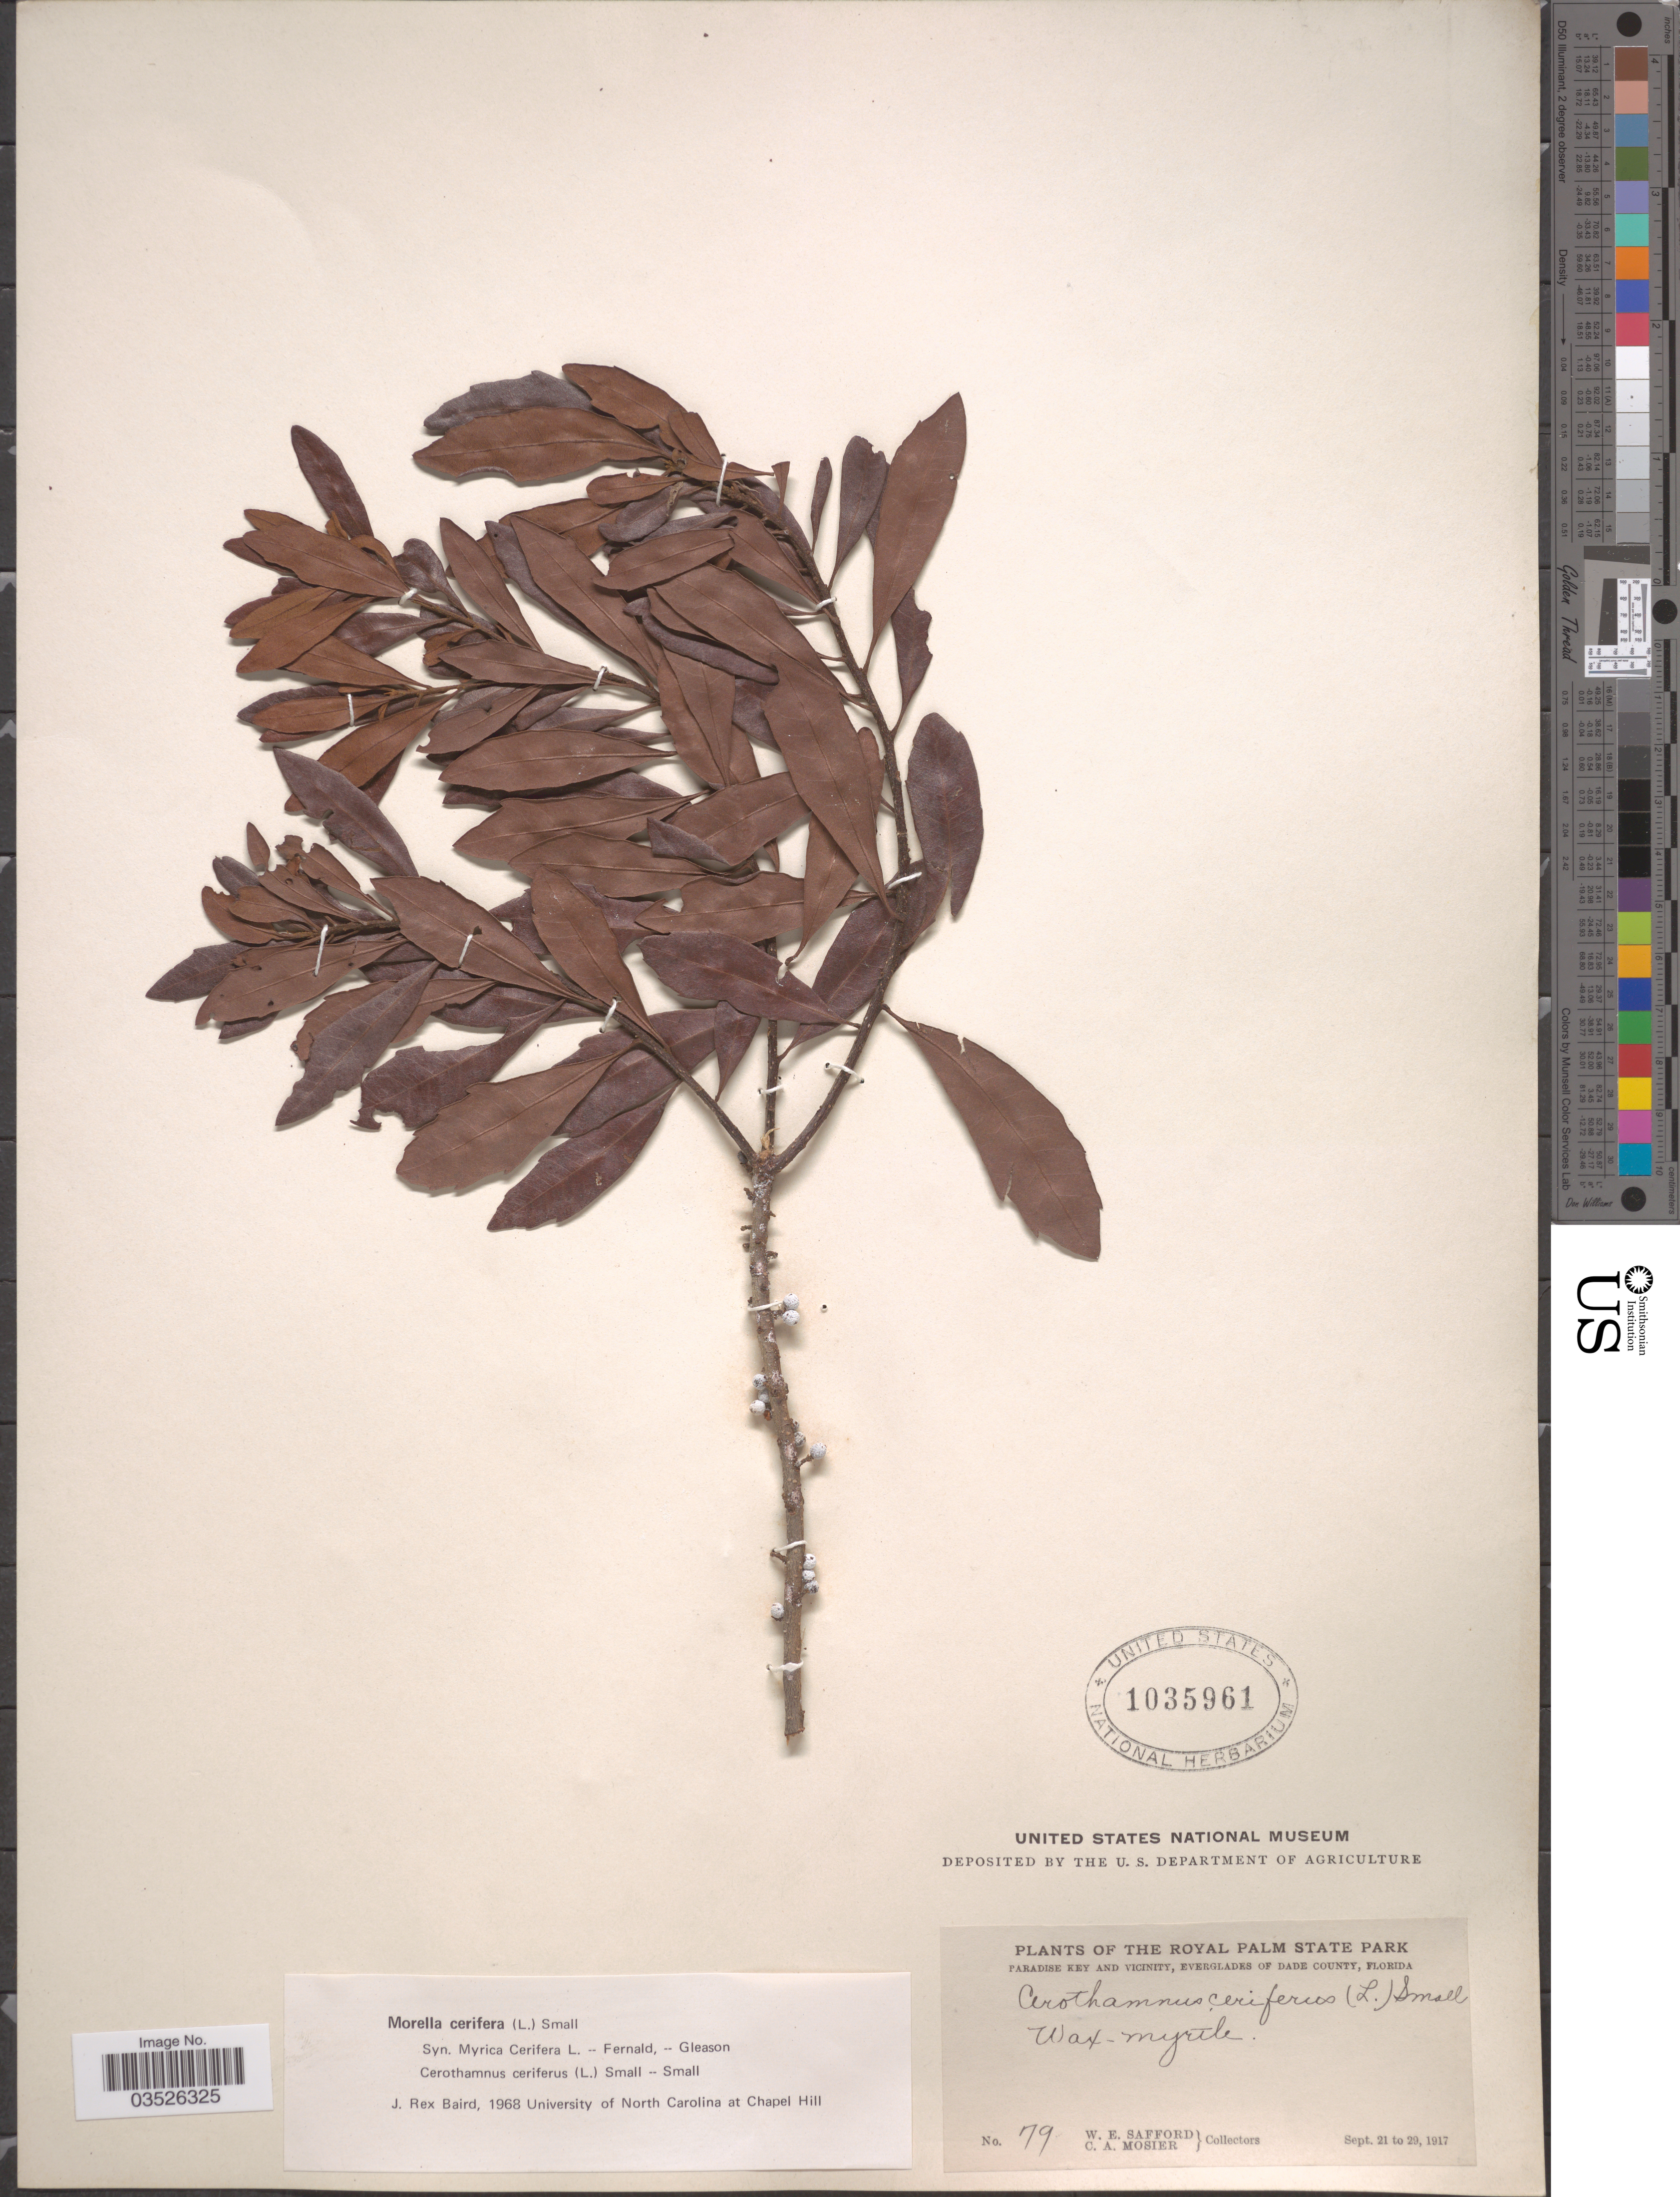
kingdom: Plantae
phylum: Tracheophyta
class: Magnoliopsida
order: Fagales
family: Myricaceae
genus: Morella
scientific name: Morella cerifera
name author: (L.) Small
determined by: Baird, James Rex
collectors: W. E. Safford & C. A. Mosier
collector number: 79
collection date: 1917-09-21/1917-09-29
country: United States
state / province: Florida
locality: The Royal Palm State Park. Paradise Key and vicinity, Everglades of Dade County.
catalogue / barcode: US 1035961